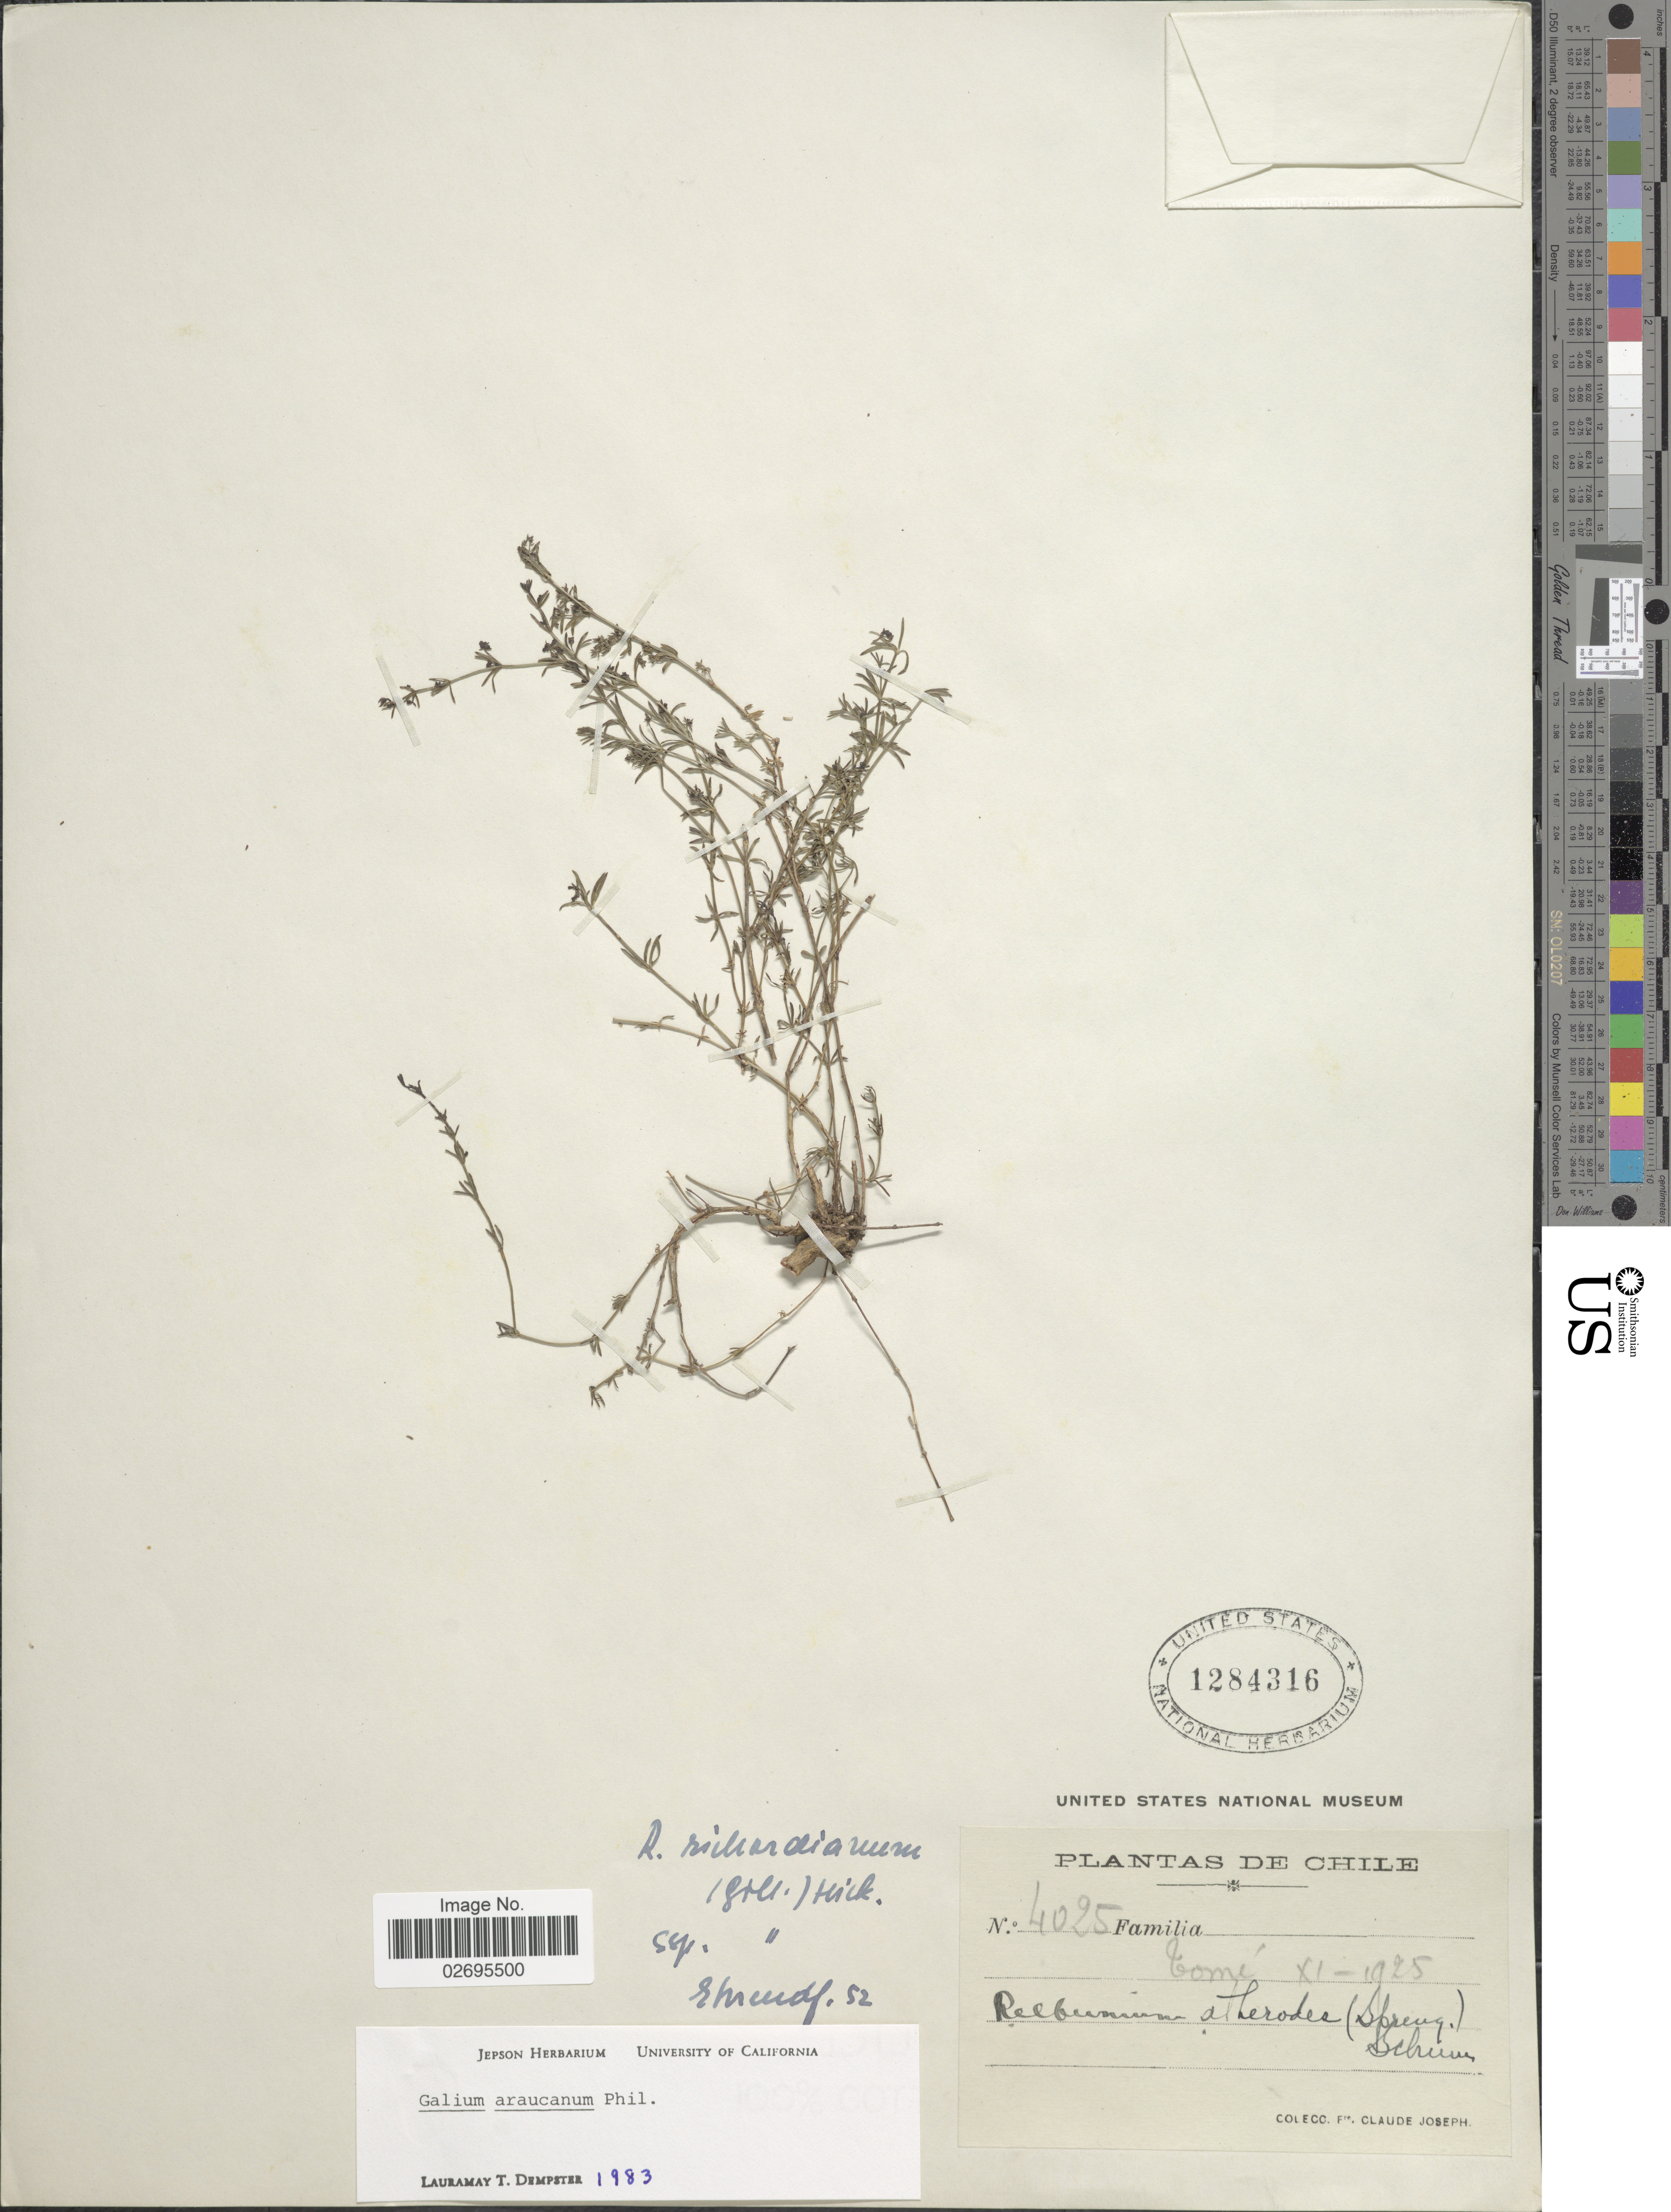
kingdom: Plantae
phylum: Tracheophyta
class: Magnoliopsida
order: Gentianales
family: Rubiaceae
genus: Galium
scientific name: Galium araucanum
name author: Phil.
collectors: Bro. Claude-Joseph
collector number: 4025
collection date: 1925-11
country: Chile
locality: Tomé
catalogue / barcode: US 1284316